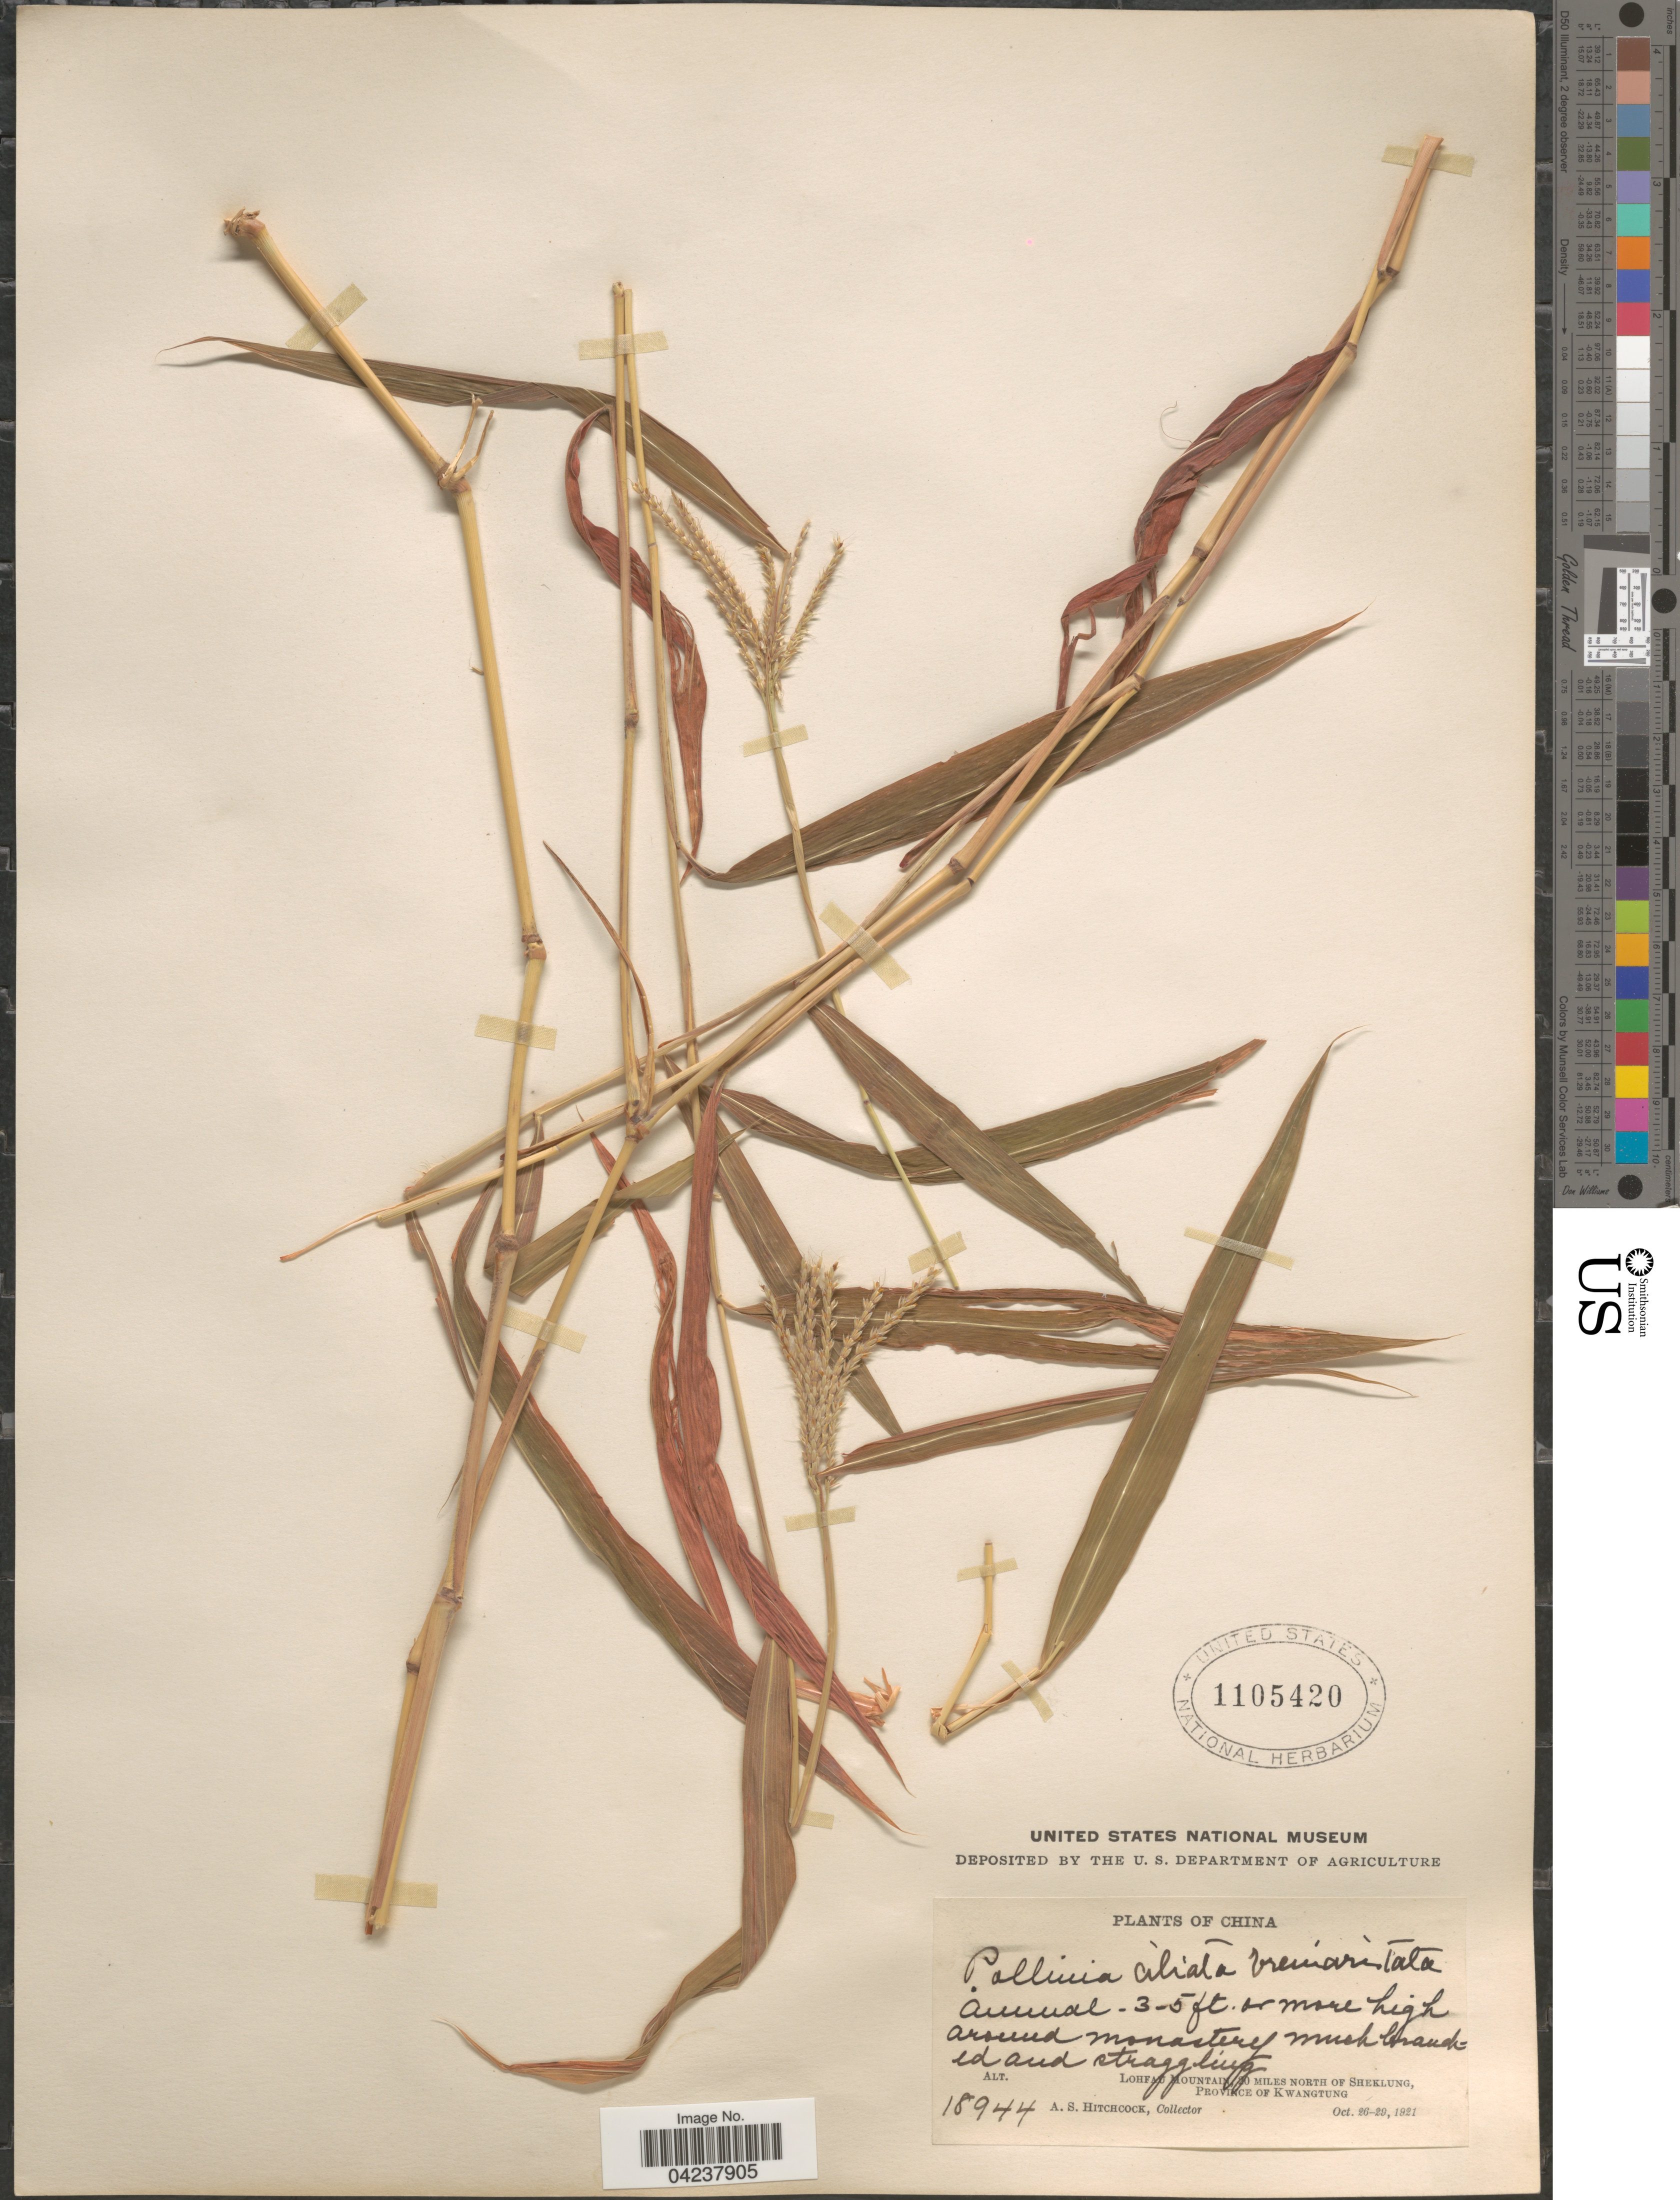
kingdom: Plantae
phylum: Tracheophyta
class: Liliopsida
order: Poales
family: Poaceae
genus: Microstegium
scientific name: Microstegium fasciculatum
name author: (L.) Henr.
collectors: A. S. Hitchcock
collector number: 18944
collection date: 1921-10-26/1921-10-29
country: China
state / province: Guangdong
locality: Lohfau Mountain, 20 miles north of Sheklung, Province of Kwangtung.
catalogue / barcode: US 1105420